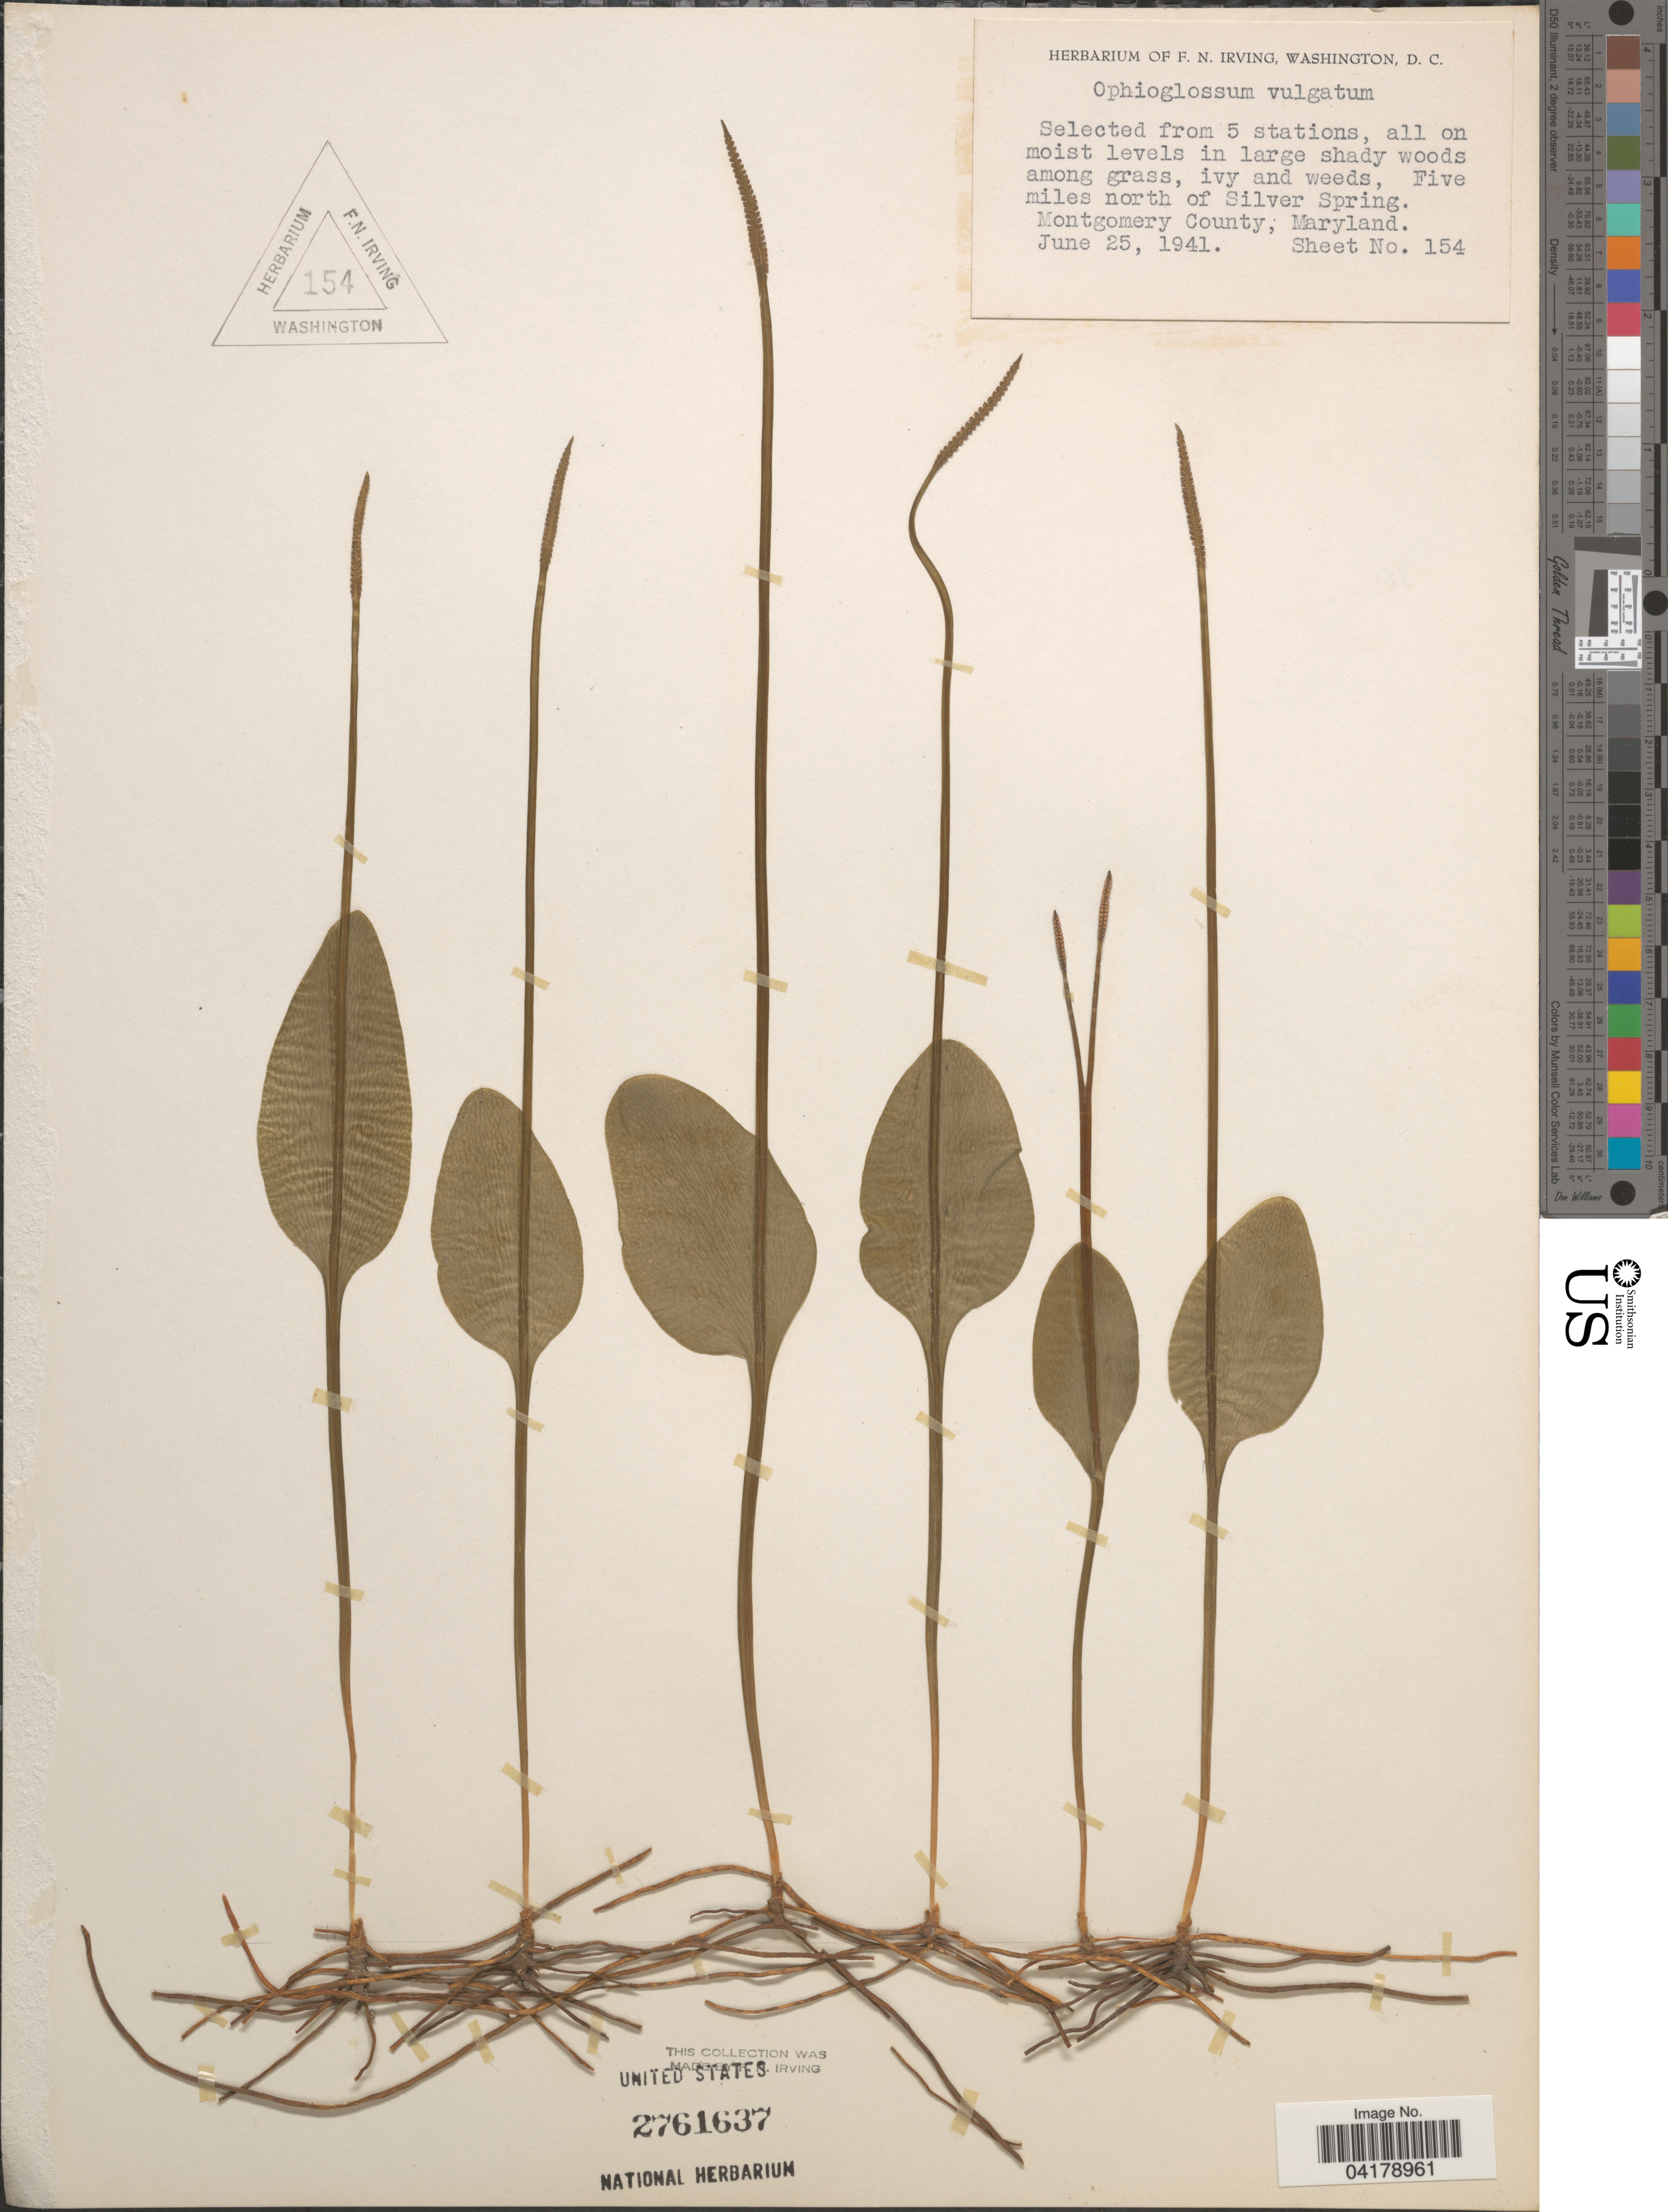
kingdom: Plantae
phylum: Tracheophyta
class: Polypodiopsida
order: Ophioglossales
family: Ophioglossaceae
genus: Ophioglossum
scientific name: Ophioglossum vulgatum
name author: L.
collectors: ex herb. F.N. Irving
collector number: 154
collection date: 1941-06-25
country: United States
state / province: Maryland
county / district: Montgomery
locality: Five miles north of Silver Spring. Montgomery County.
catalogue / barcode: US 2761637